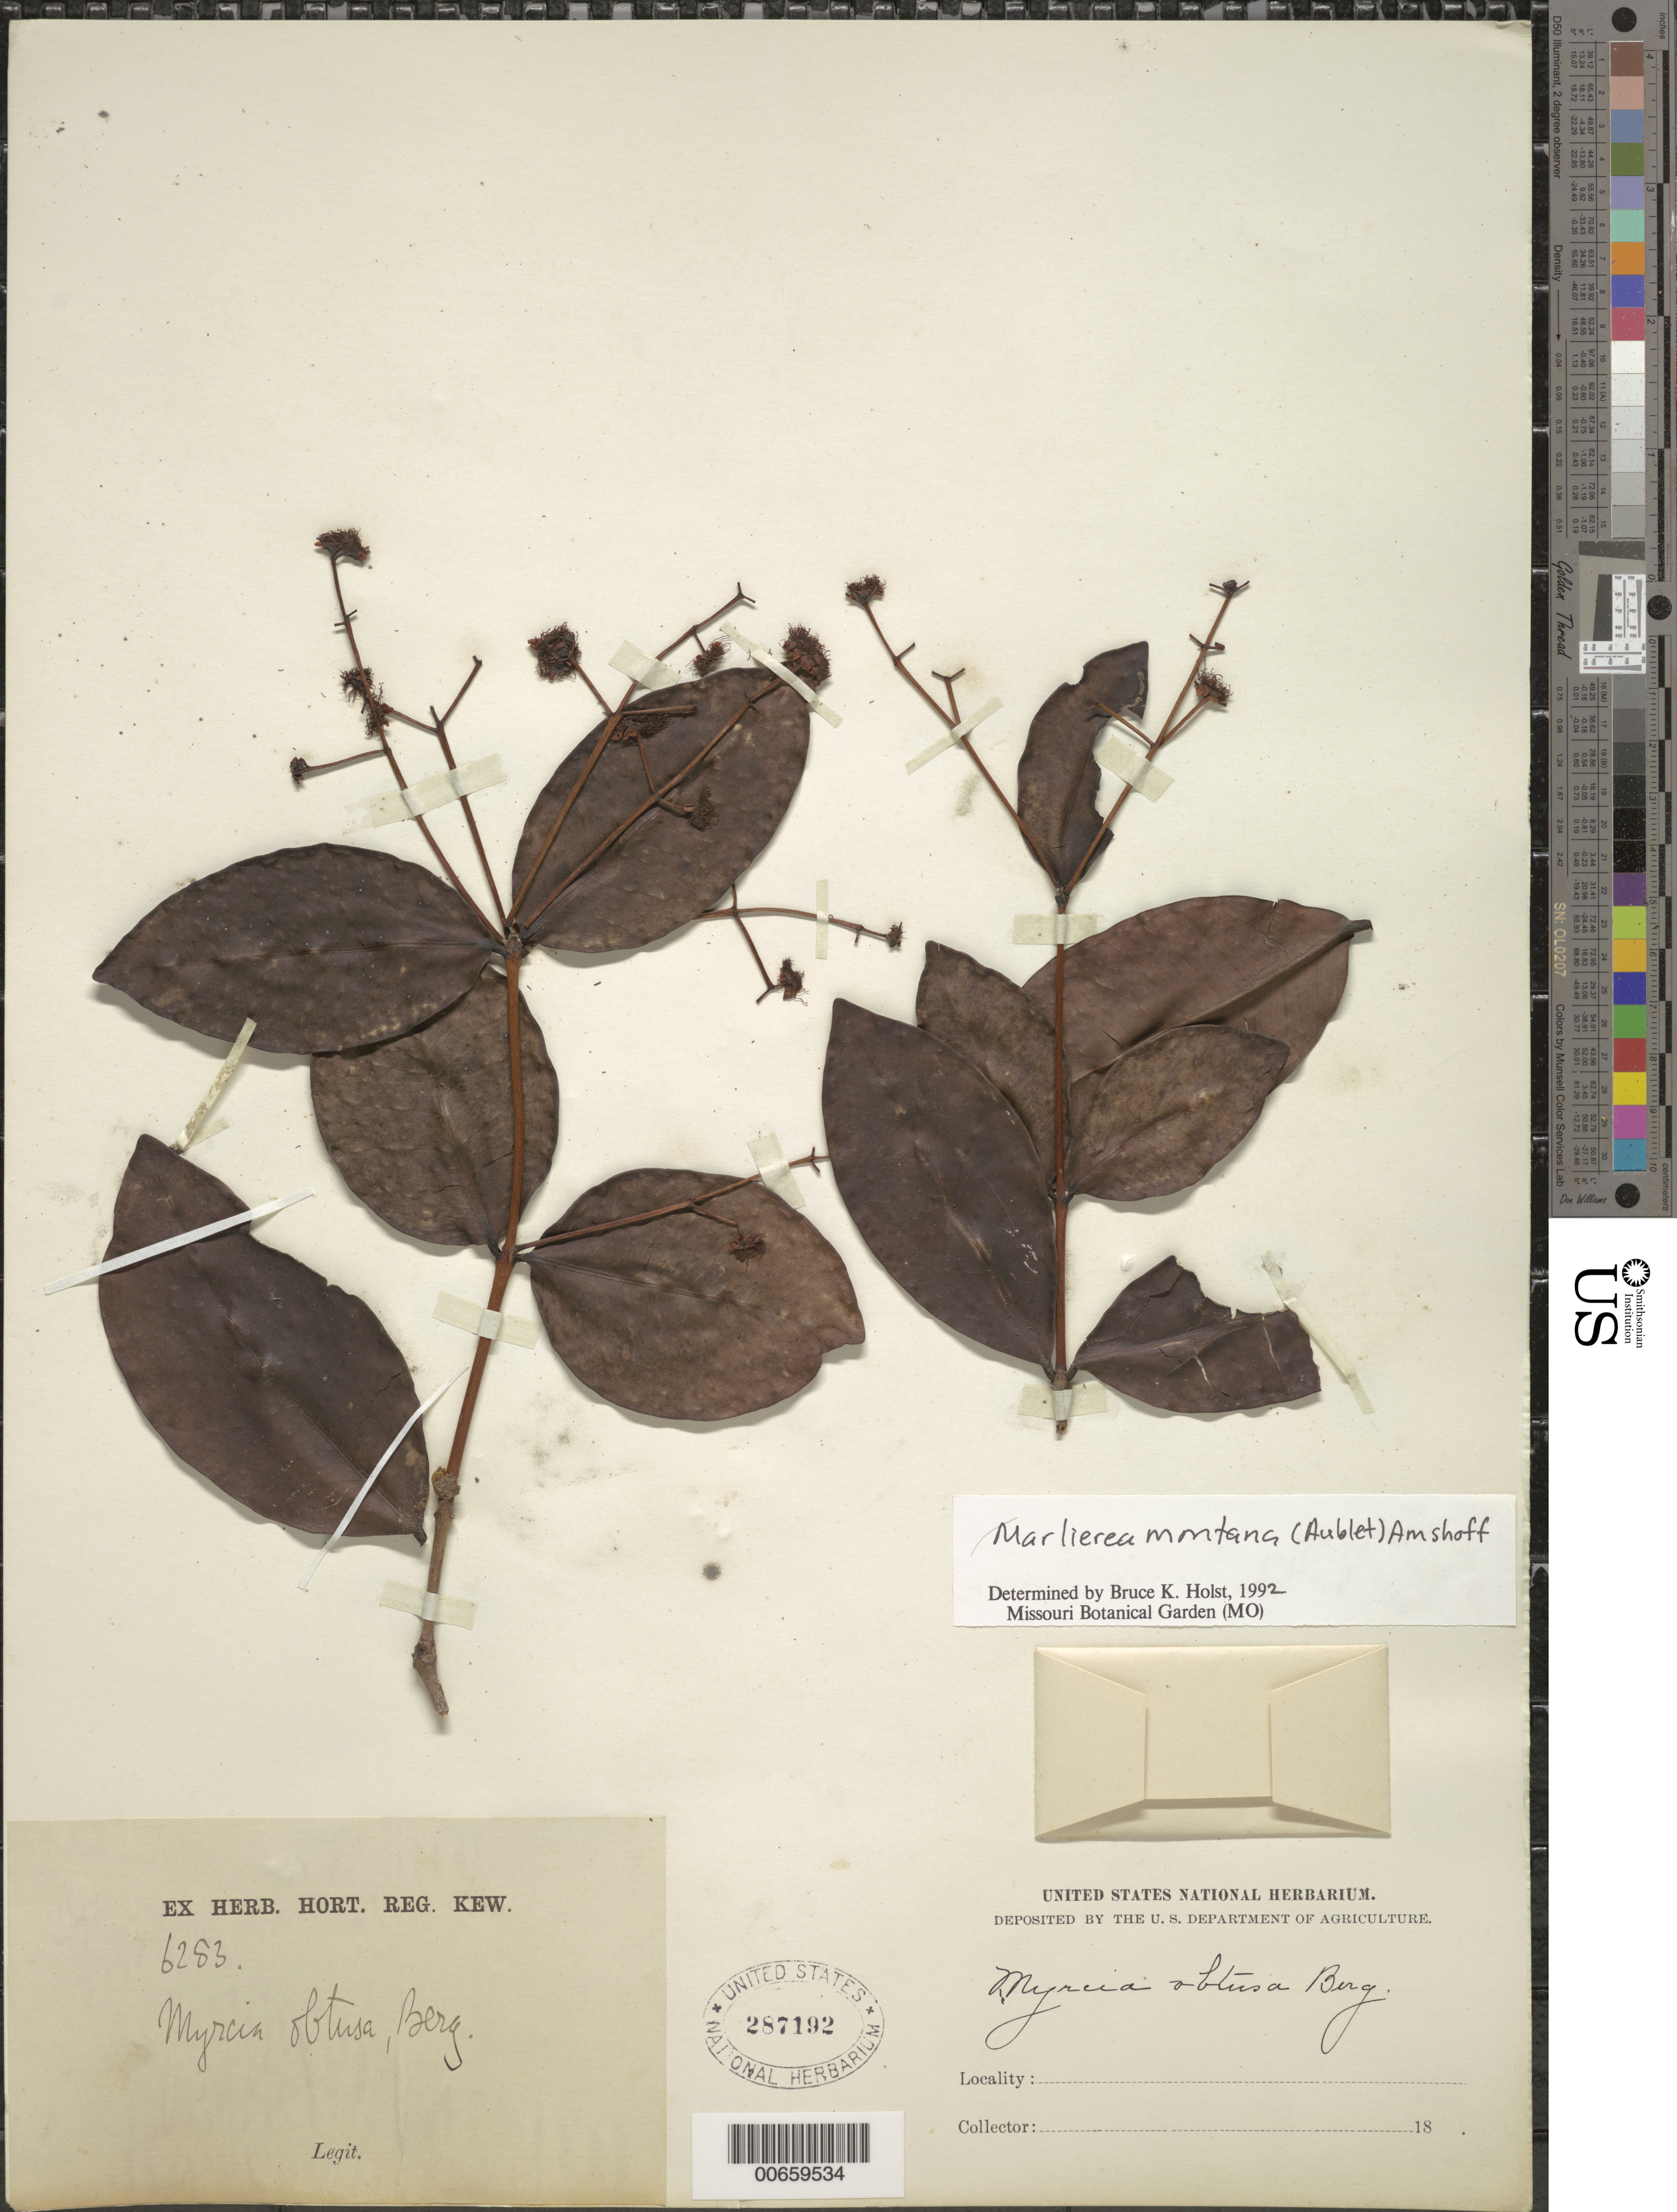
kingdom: Plantae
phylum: Tracheophyta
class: Magnoliopsida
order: Myrtales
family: Myrtaceae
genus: Myrcia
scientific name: Myrcia neomontana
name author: E. Lucas & C.E. Wilson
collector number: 6283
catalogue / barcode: US 287192